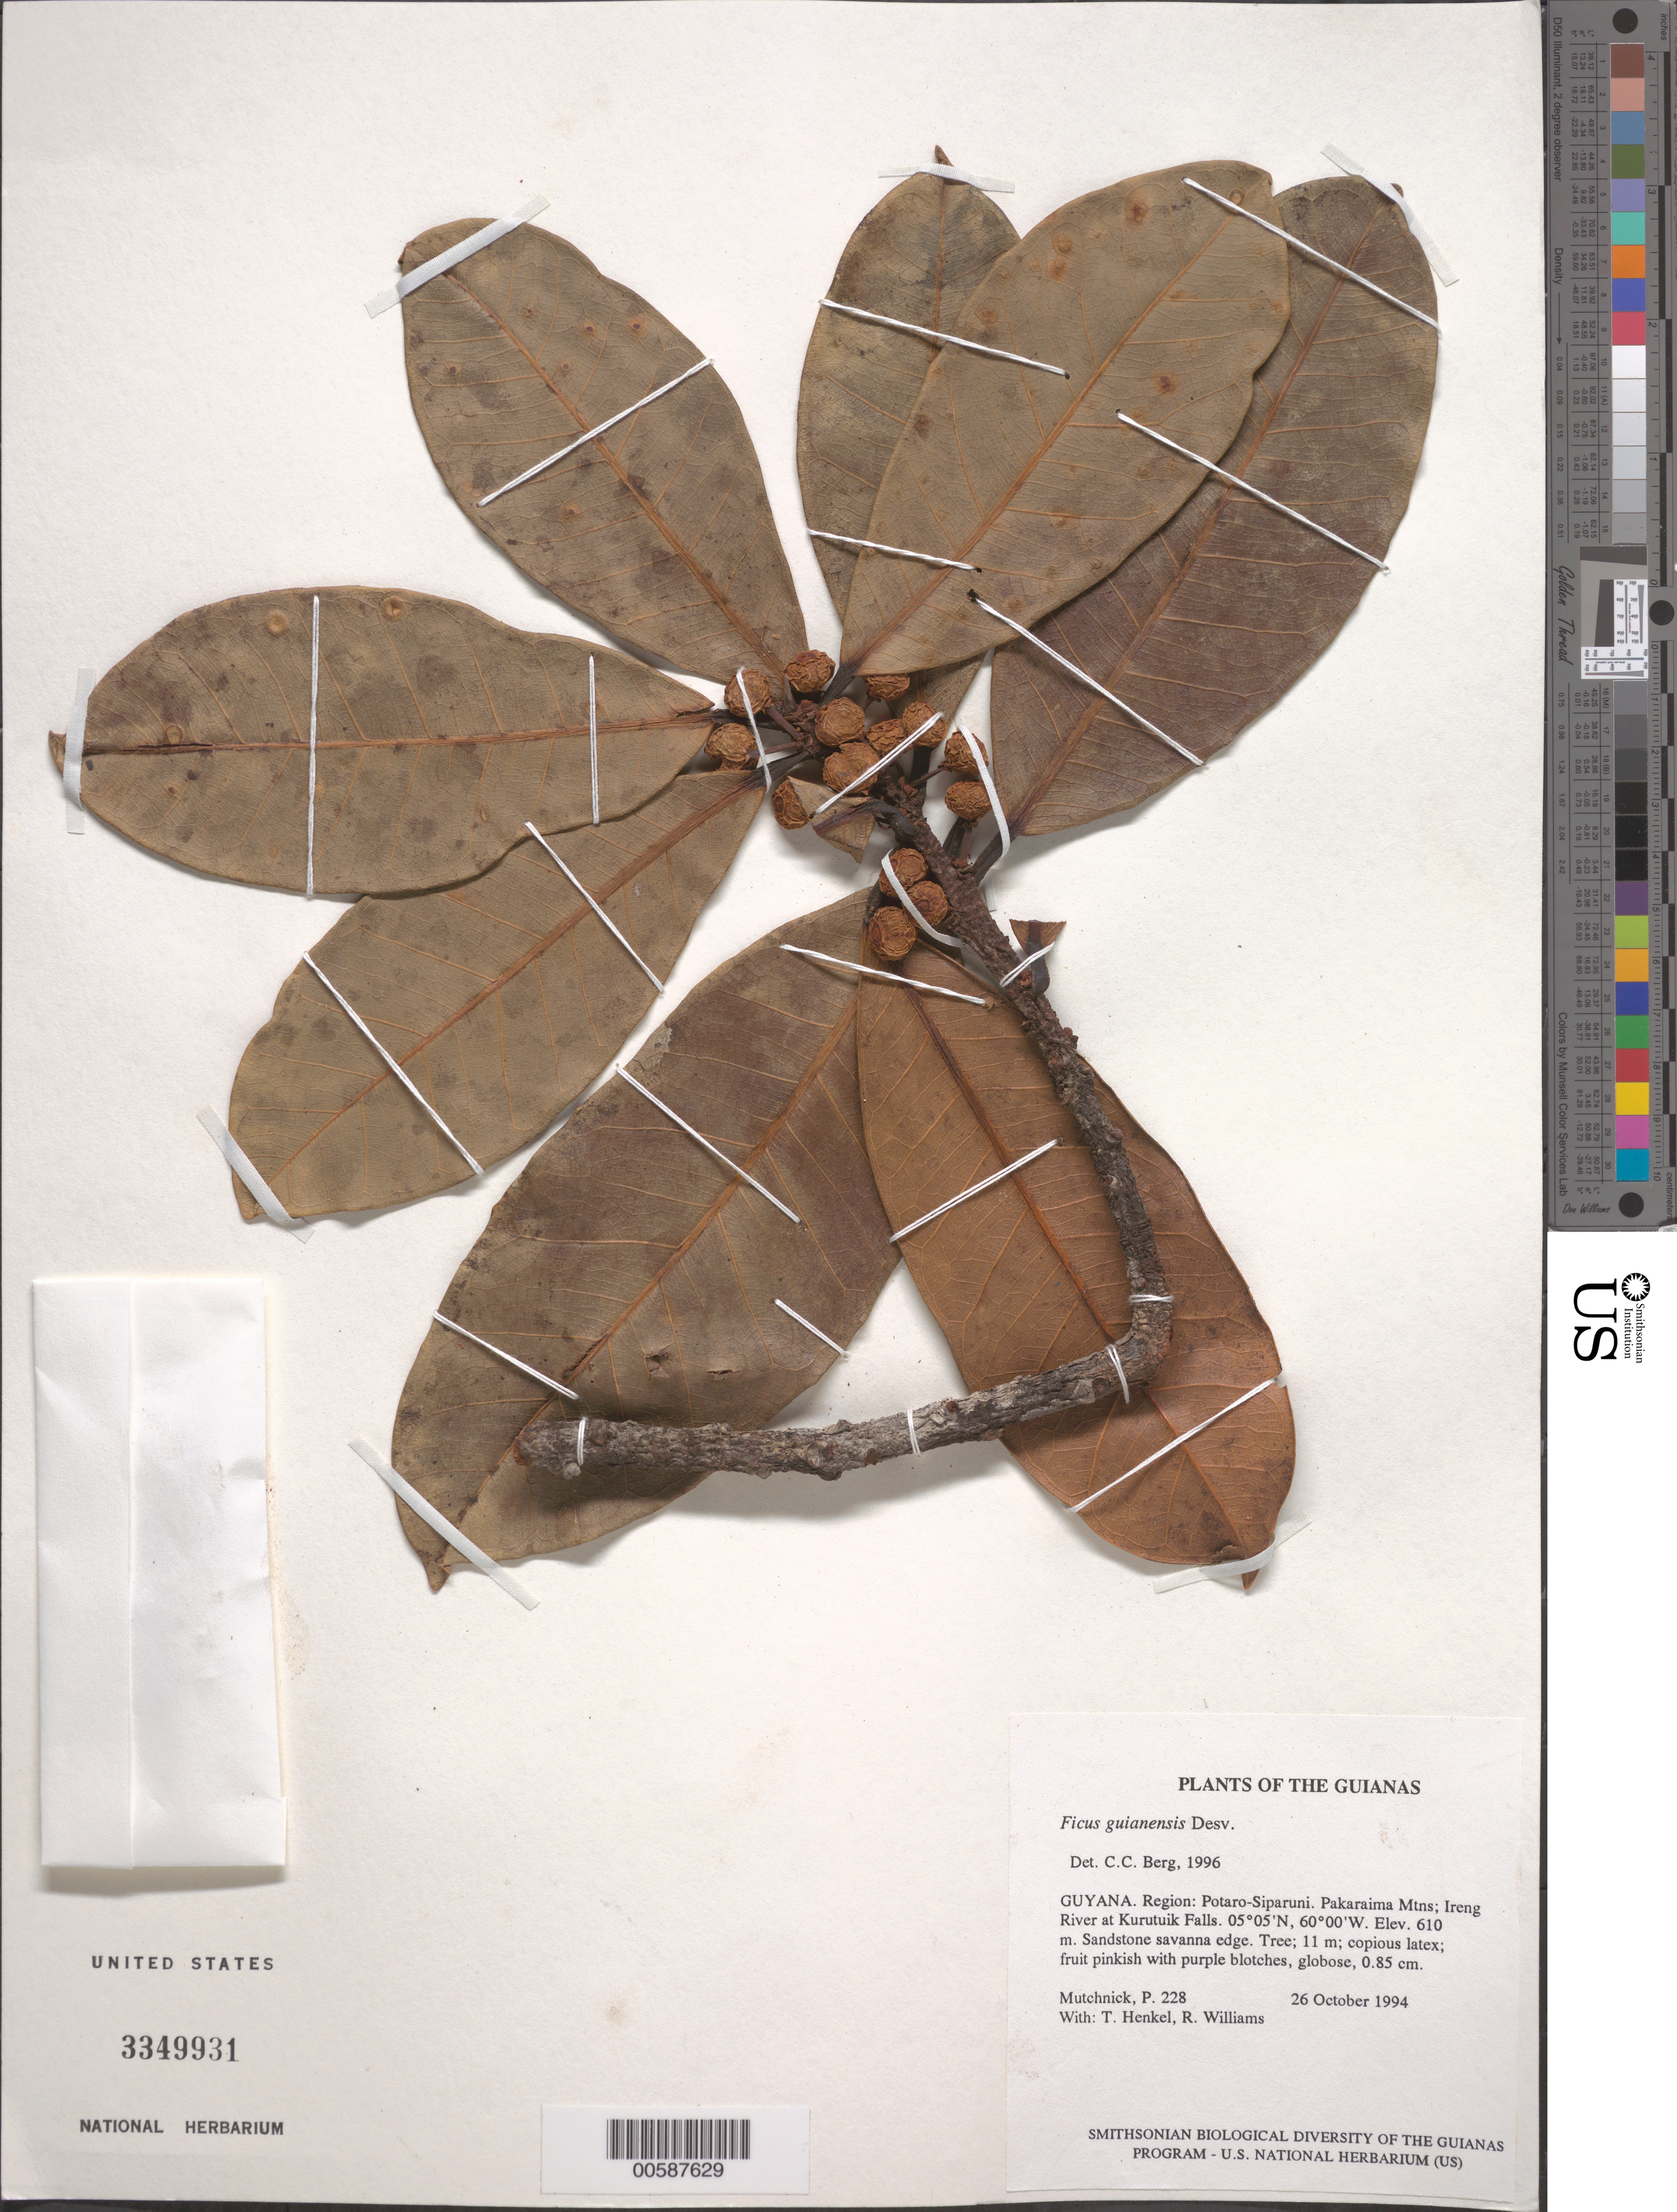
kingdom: Plantae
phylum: Tracheophyta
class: Magnoliopsida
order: Rosales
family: Moraceae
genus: Ficus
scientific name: Ficus guianensis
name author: Desv. ex Ham.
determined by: Berg, C. C.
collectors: P. Mutchnick, T. Henkel & R. Williams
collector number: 228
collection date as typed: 26 October 1994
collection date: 1994-10-26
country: Guyana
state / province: Potaro-Siparuni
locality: Pakaraima Mtns; Ireng River at Kurutuik Falls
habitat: Sandstone savanna edge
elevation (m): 610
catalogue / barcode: US 3349931